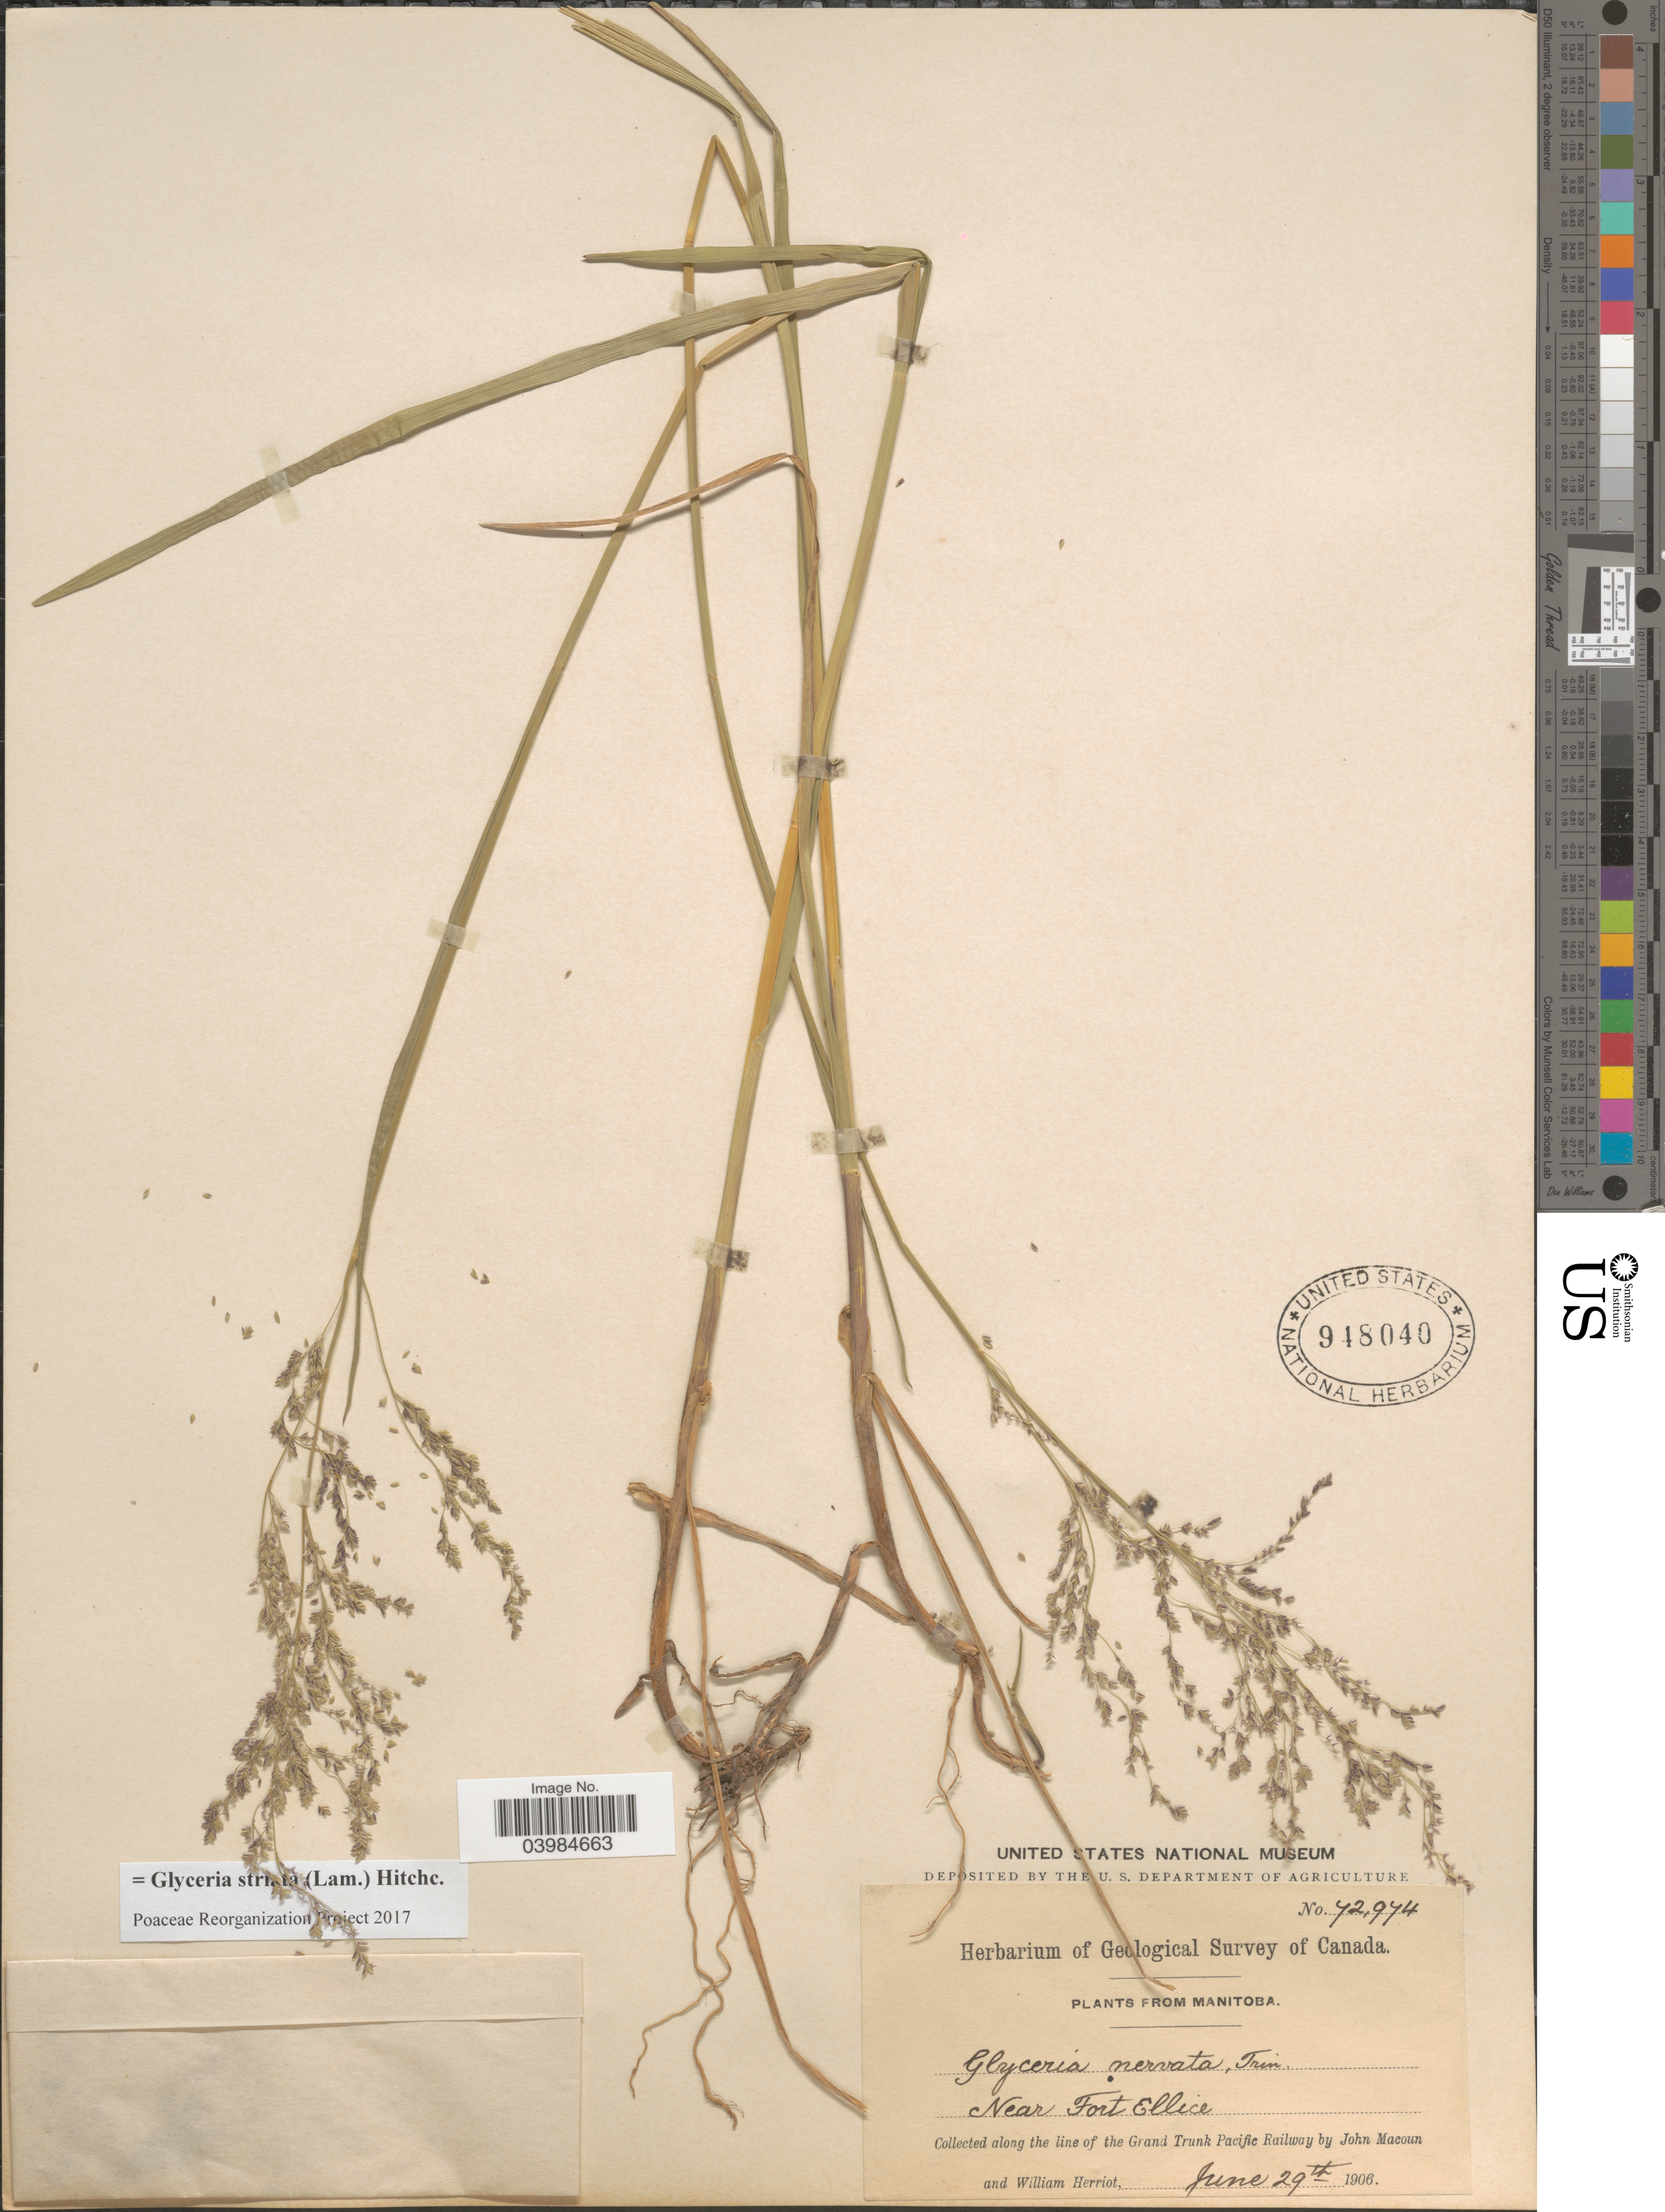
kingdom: Plantae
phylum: Tracheophyta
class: Liliopsida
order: Poales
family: Poaceae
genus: Glyceria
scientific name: Glyceria striata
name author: (Lam.) Hitchc.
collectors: J. Macoun & W. Herriot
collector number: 72974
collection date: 1906-06-29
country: Canada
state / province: Manitoba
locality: Near Fort Ellice. Along the line of the Grand Trunk Pacific Railway.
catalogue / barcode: US 948040